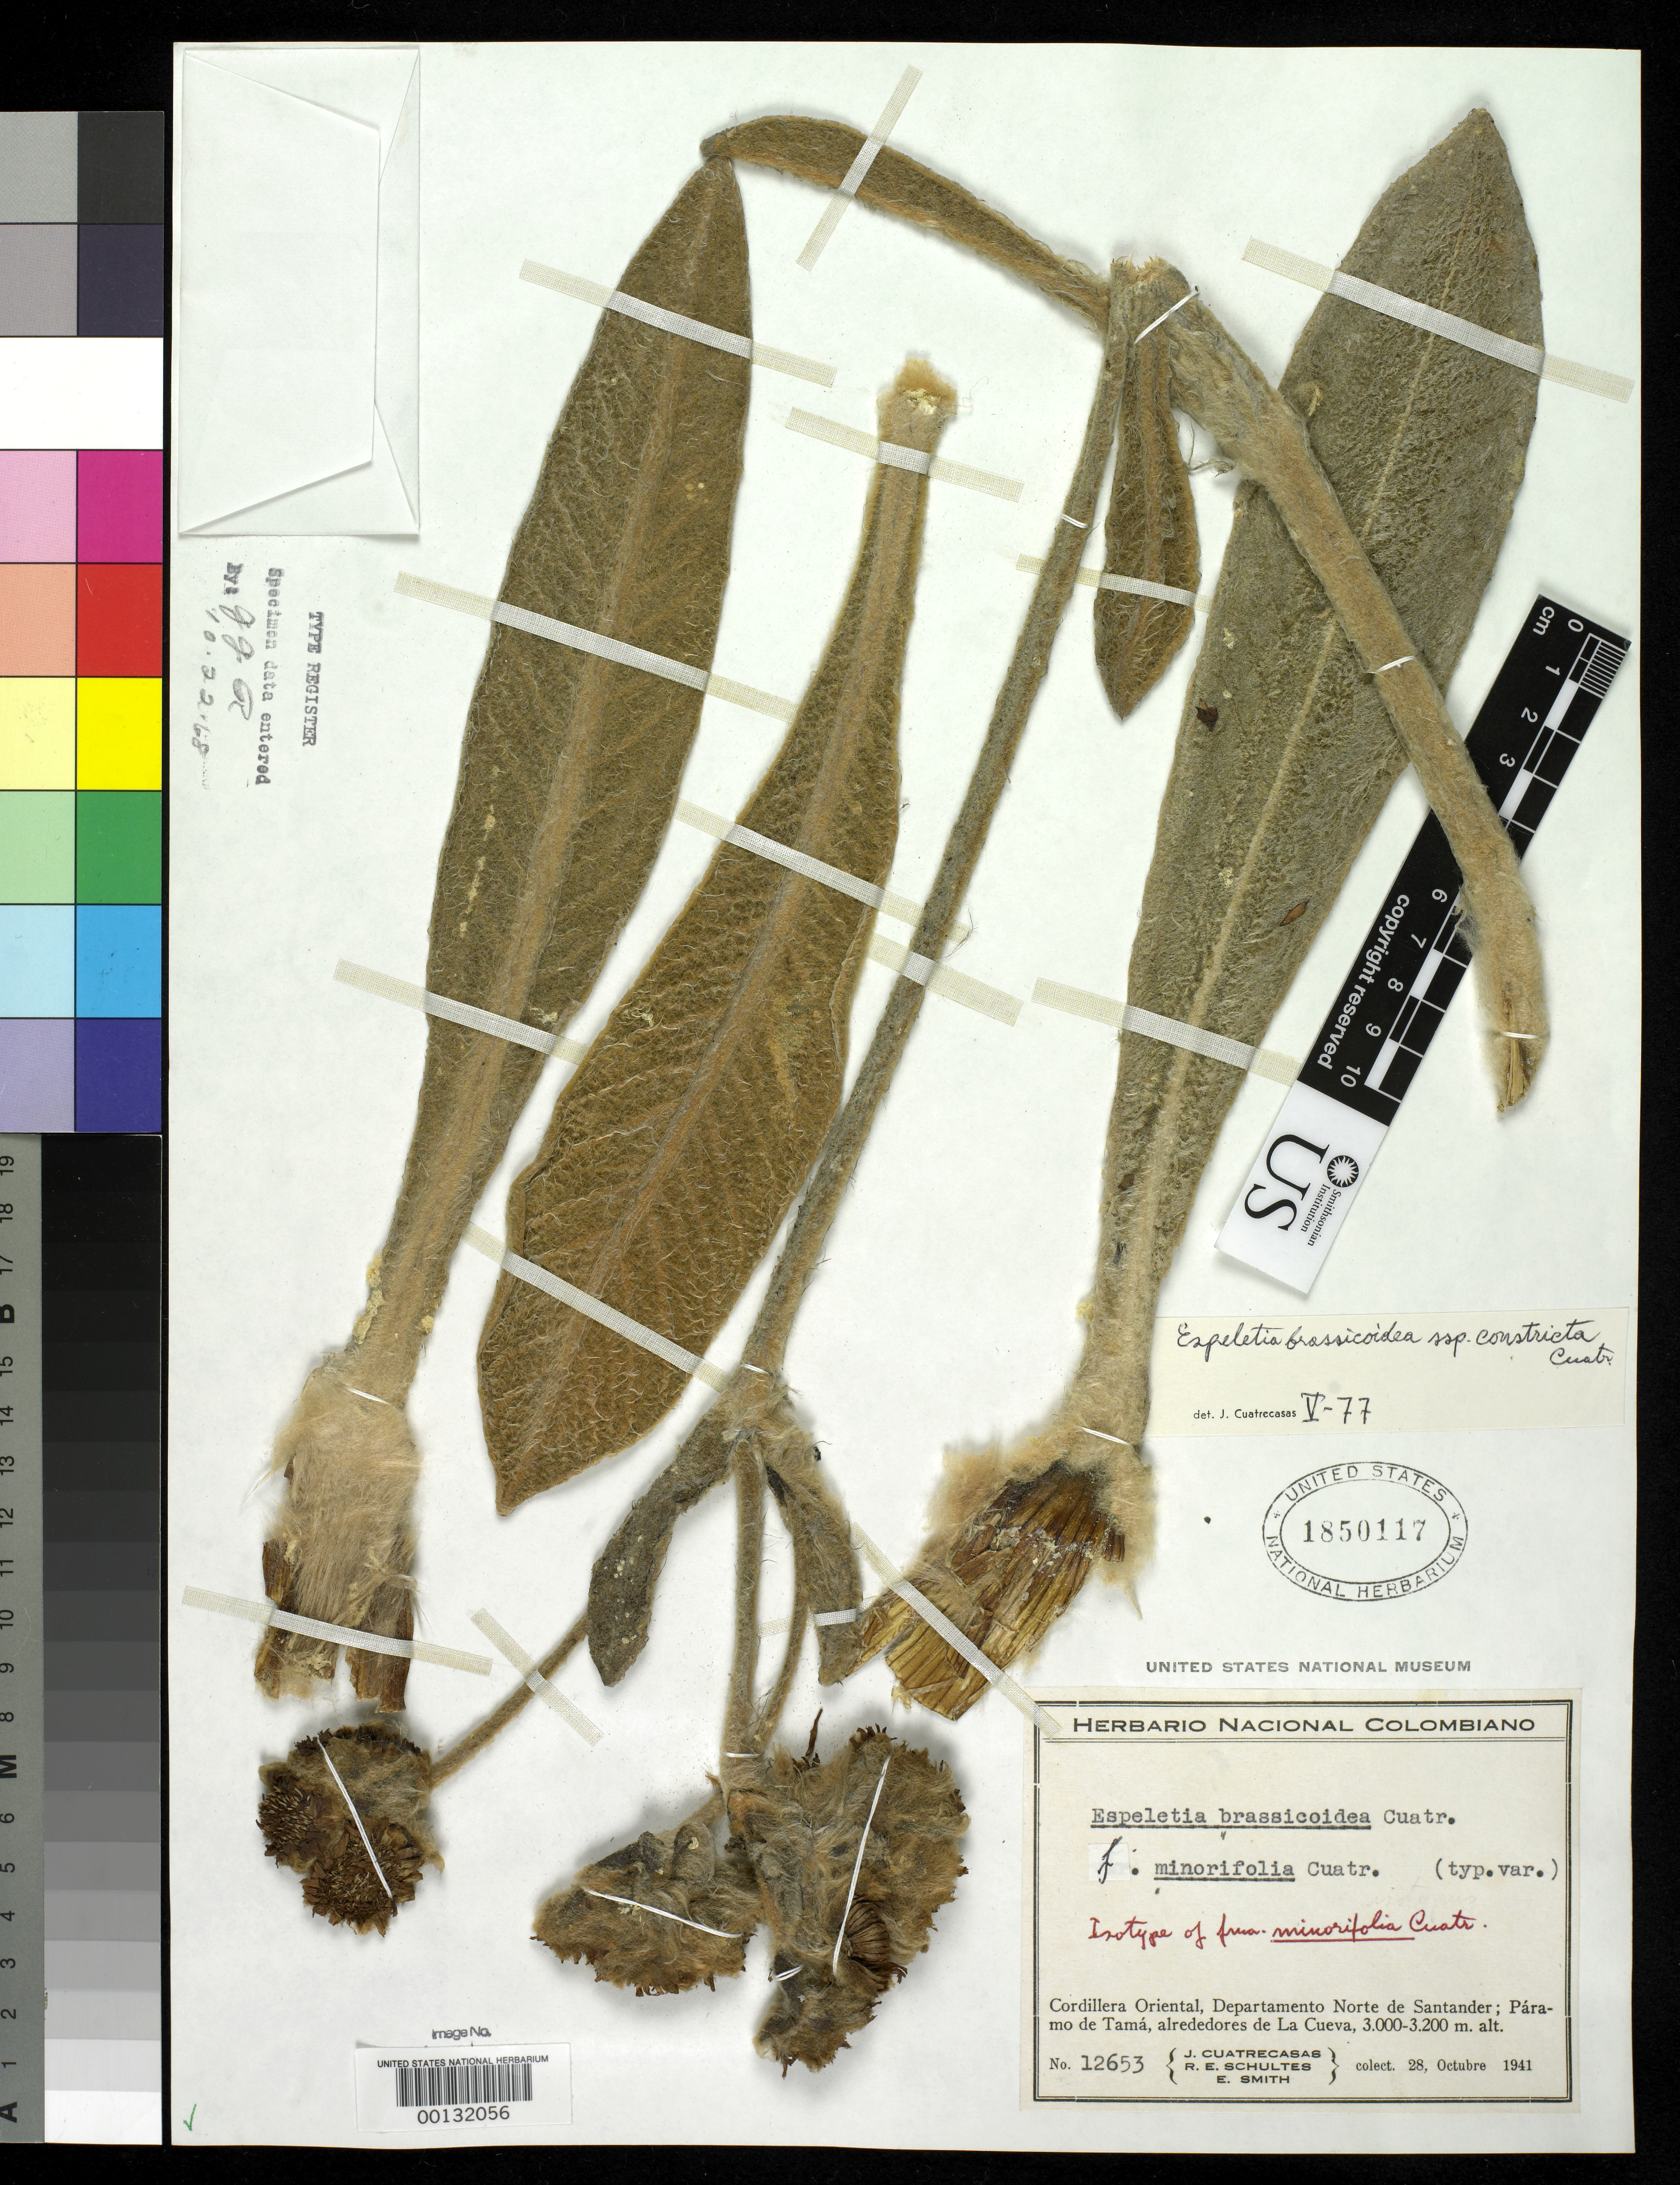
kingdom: Plantae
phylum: Tracheophyta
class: Magnoliopsida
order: Asterales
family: Asteraceae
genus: Espeletia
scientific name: Espeletia brassicoidea f. minorifolia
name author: Cuatrec.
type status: Isotype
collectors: J. Cuatrecasas, R. E. Schultes & C. E. Smith Jr.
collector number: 12653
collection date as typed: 28 Oct 1941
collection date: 1941-10-28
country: Colombia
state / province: Norte de Santander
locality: Cordillera Oriental, Páramo de Tama, Alrededores de La Cueva. [Cordillera Oriental, Páramo de Tama, environs of La Cueva.]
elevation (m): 3000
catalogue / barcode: US 1850117